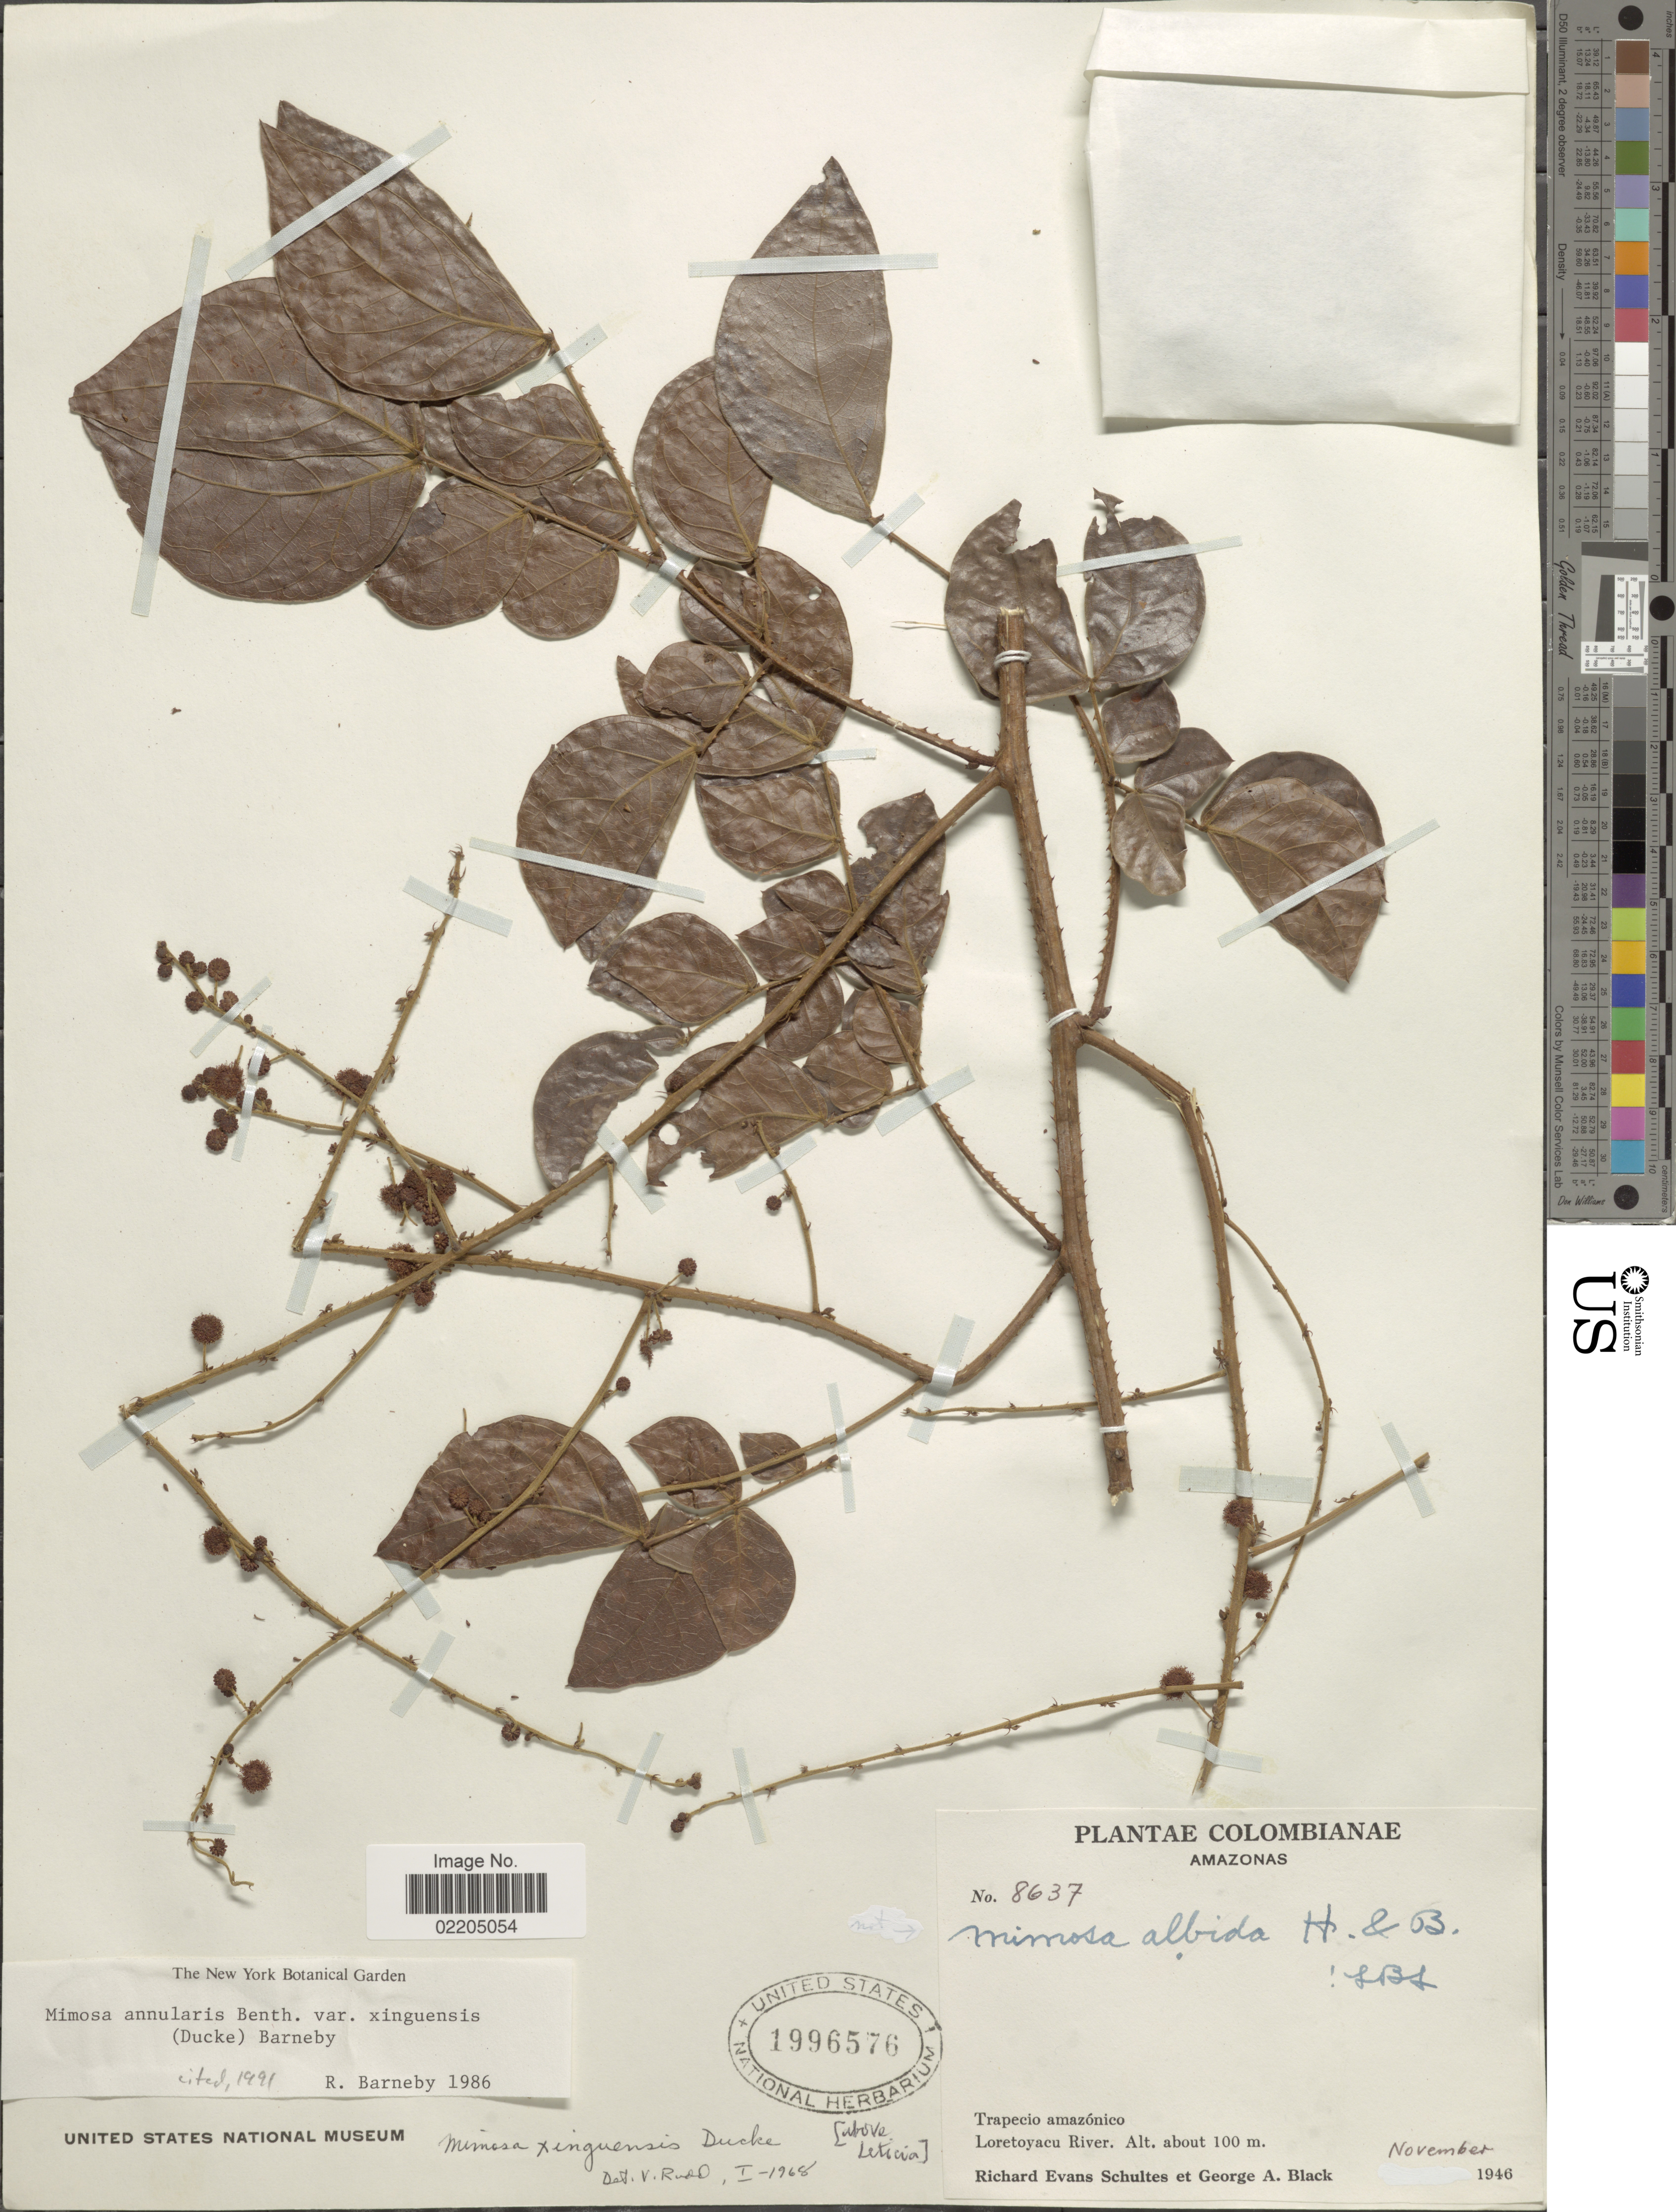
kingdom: Plantae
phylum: Tracheophyta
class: Magnoliopsida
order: Fabales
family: Fabaceae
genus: Mimosa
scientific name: Mimosa annularis var. xinguensis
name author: (Ducke) Barneby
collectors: R. E. Schultes & G. A. Black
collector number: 8637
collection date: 1946-11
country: Colombia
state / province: Amazônas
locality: Trapecio amazonico, Loretoyacu River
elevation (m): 100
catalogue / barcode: US 1996576